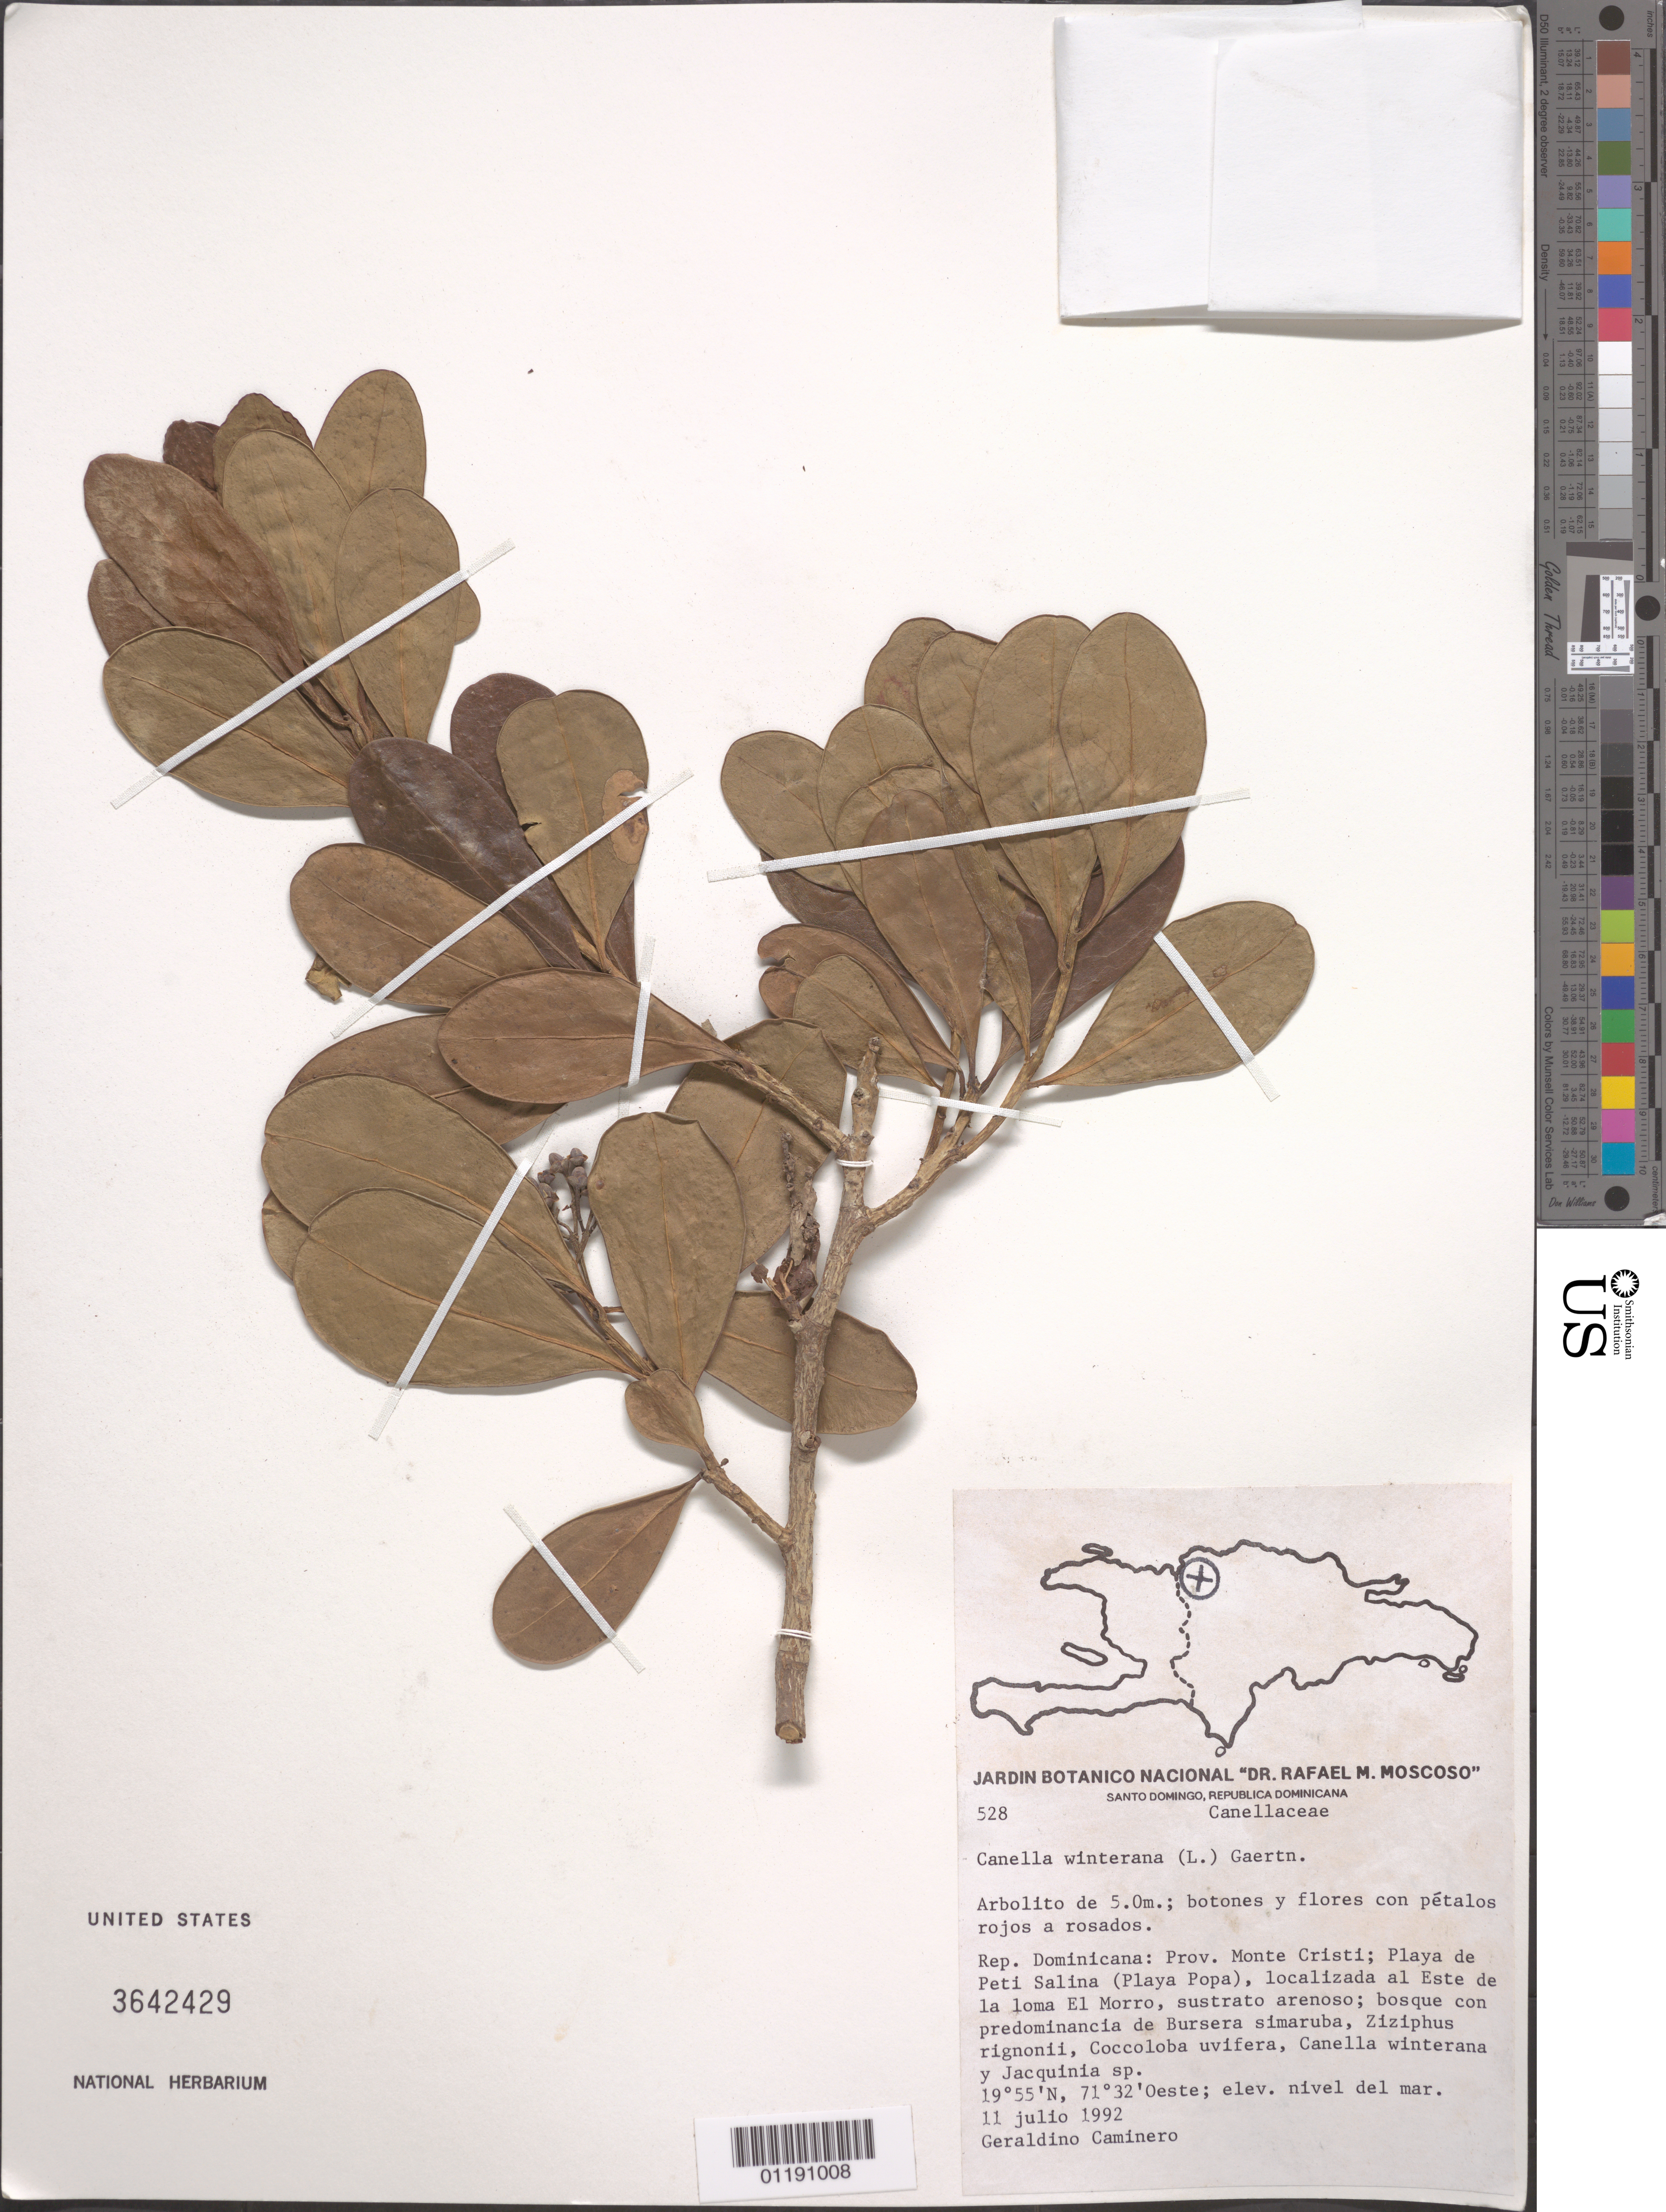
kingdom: Plantae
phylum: Tracheophyta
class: Magnoliopsida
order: Canellales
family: Canellaceae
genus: Canella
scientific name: Canella winterana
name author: (L.) Gaertn.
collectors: G. Caminero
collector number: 528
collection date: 1992-07-11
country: Dominican Republic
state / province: Monte Cristi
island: Hispaniola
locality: Beach of Peti Salina (Popa Beach), localized E of the hill El Morro.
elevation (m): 0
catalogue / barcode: US 3642429